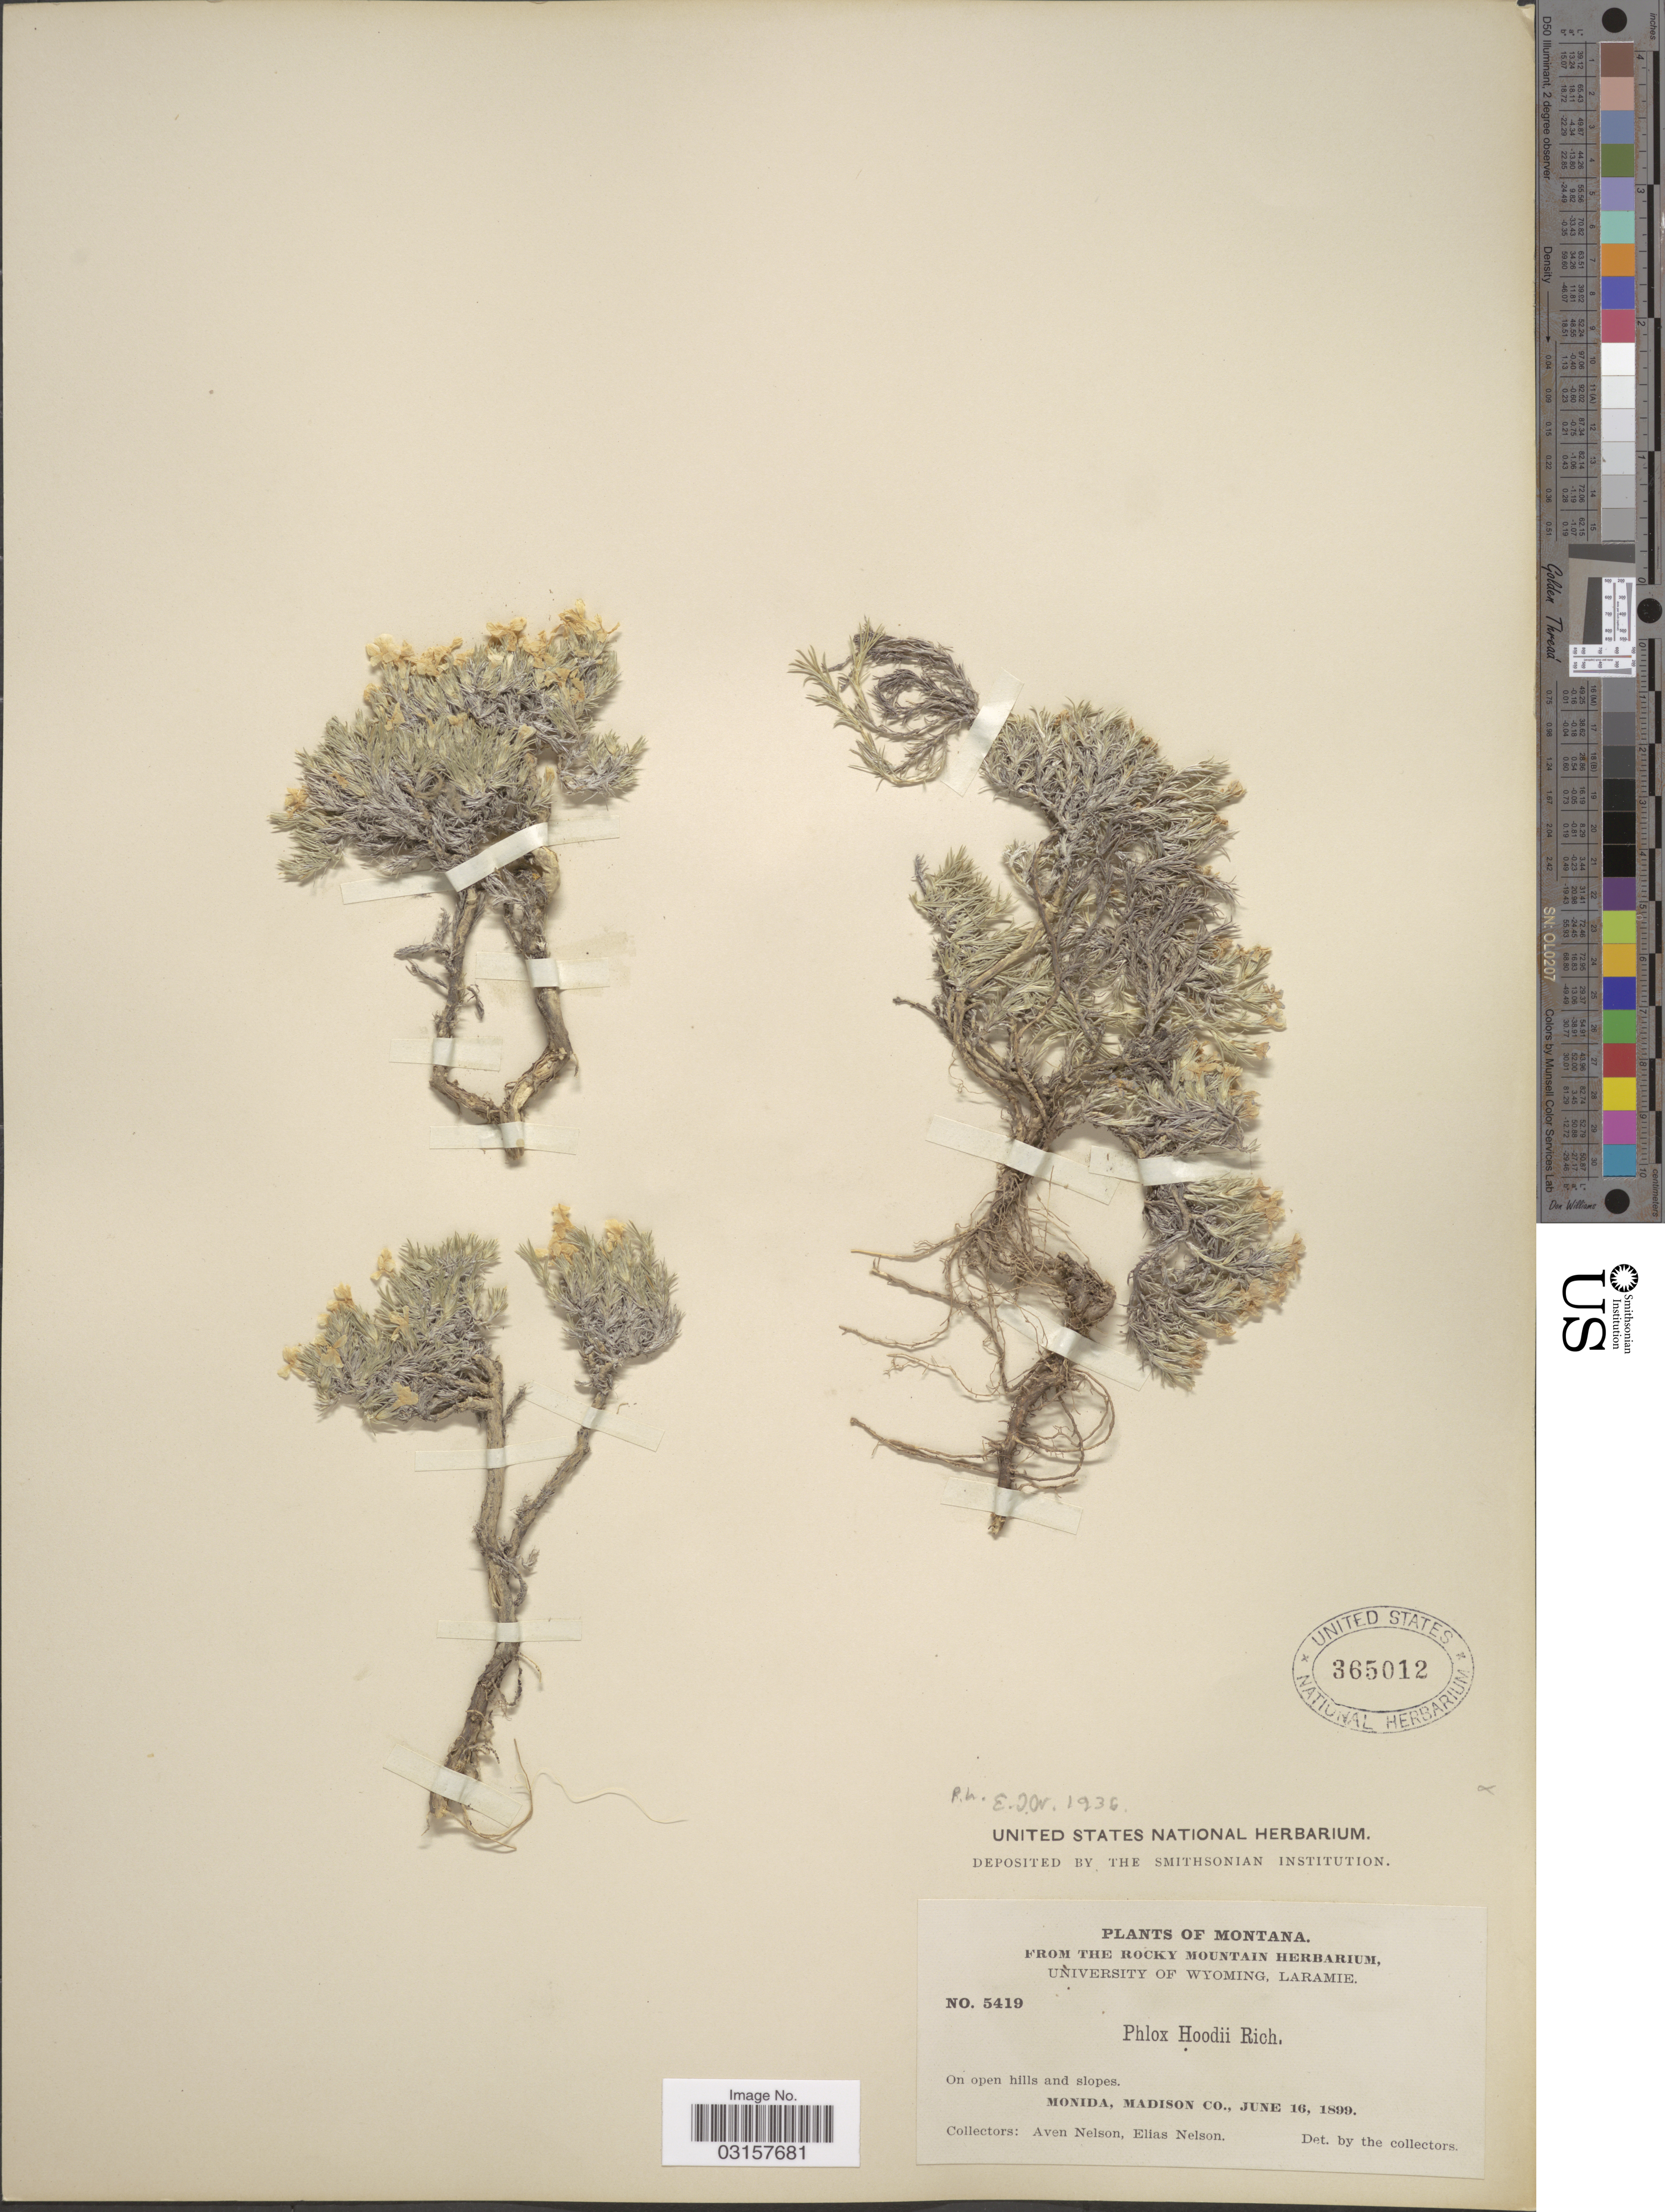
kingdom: Plantae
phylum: Tracheophyta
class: Magnoliopsida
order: Ericales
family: Polemoniaceae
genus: Phlox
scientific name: Phlox hoodii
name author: Richardson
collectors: A. Nelson & E. Nelson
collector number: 5419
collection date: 1899-06-16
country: United States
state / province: Montana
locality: Monida, Madison Co.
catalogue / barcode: US 365012